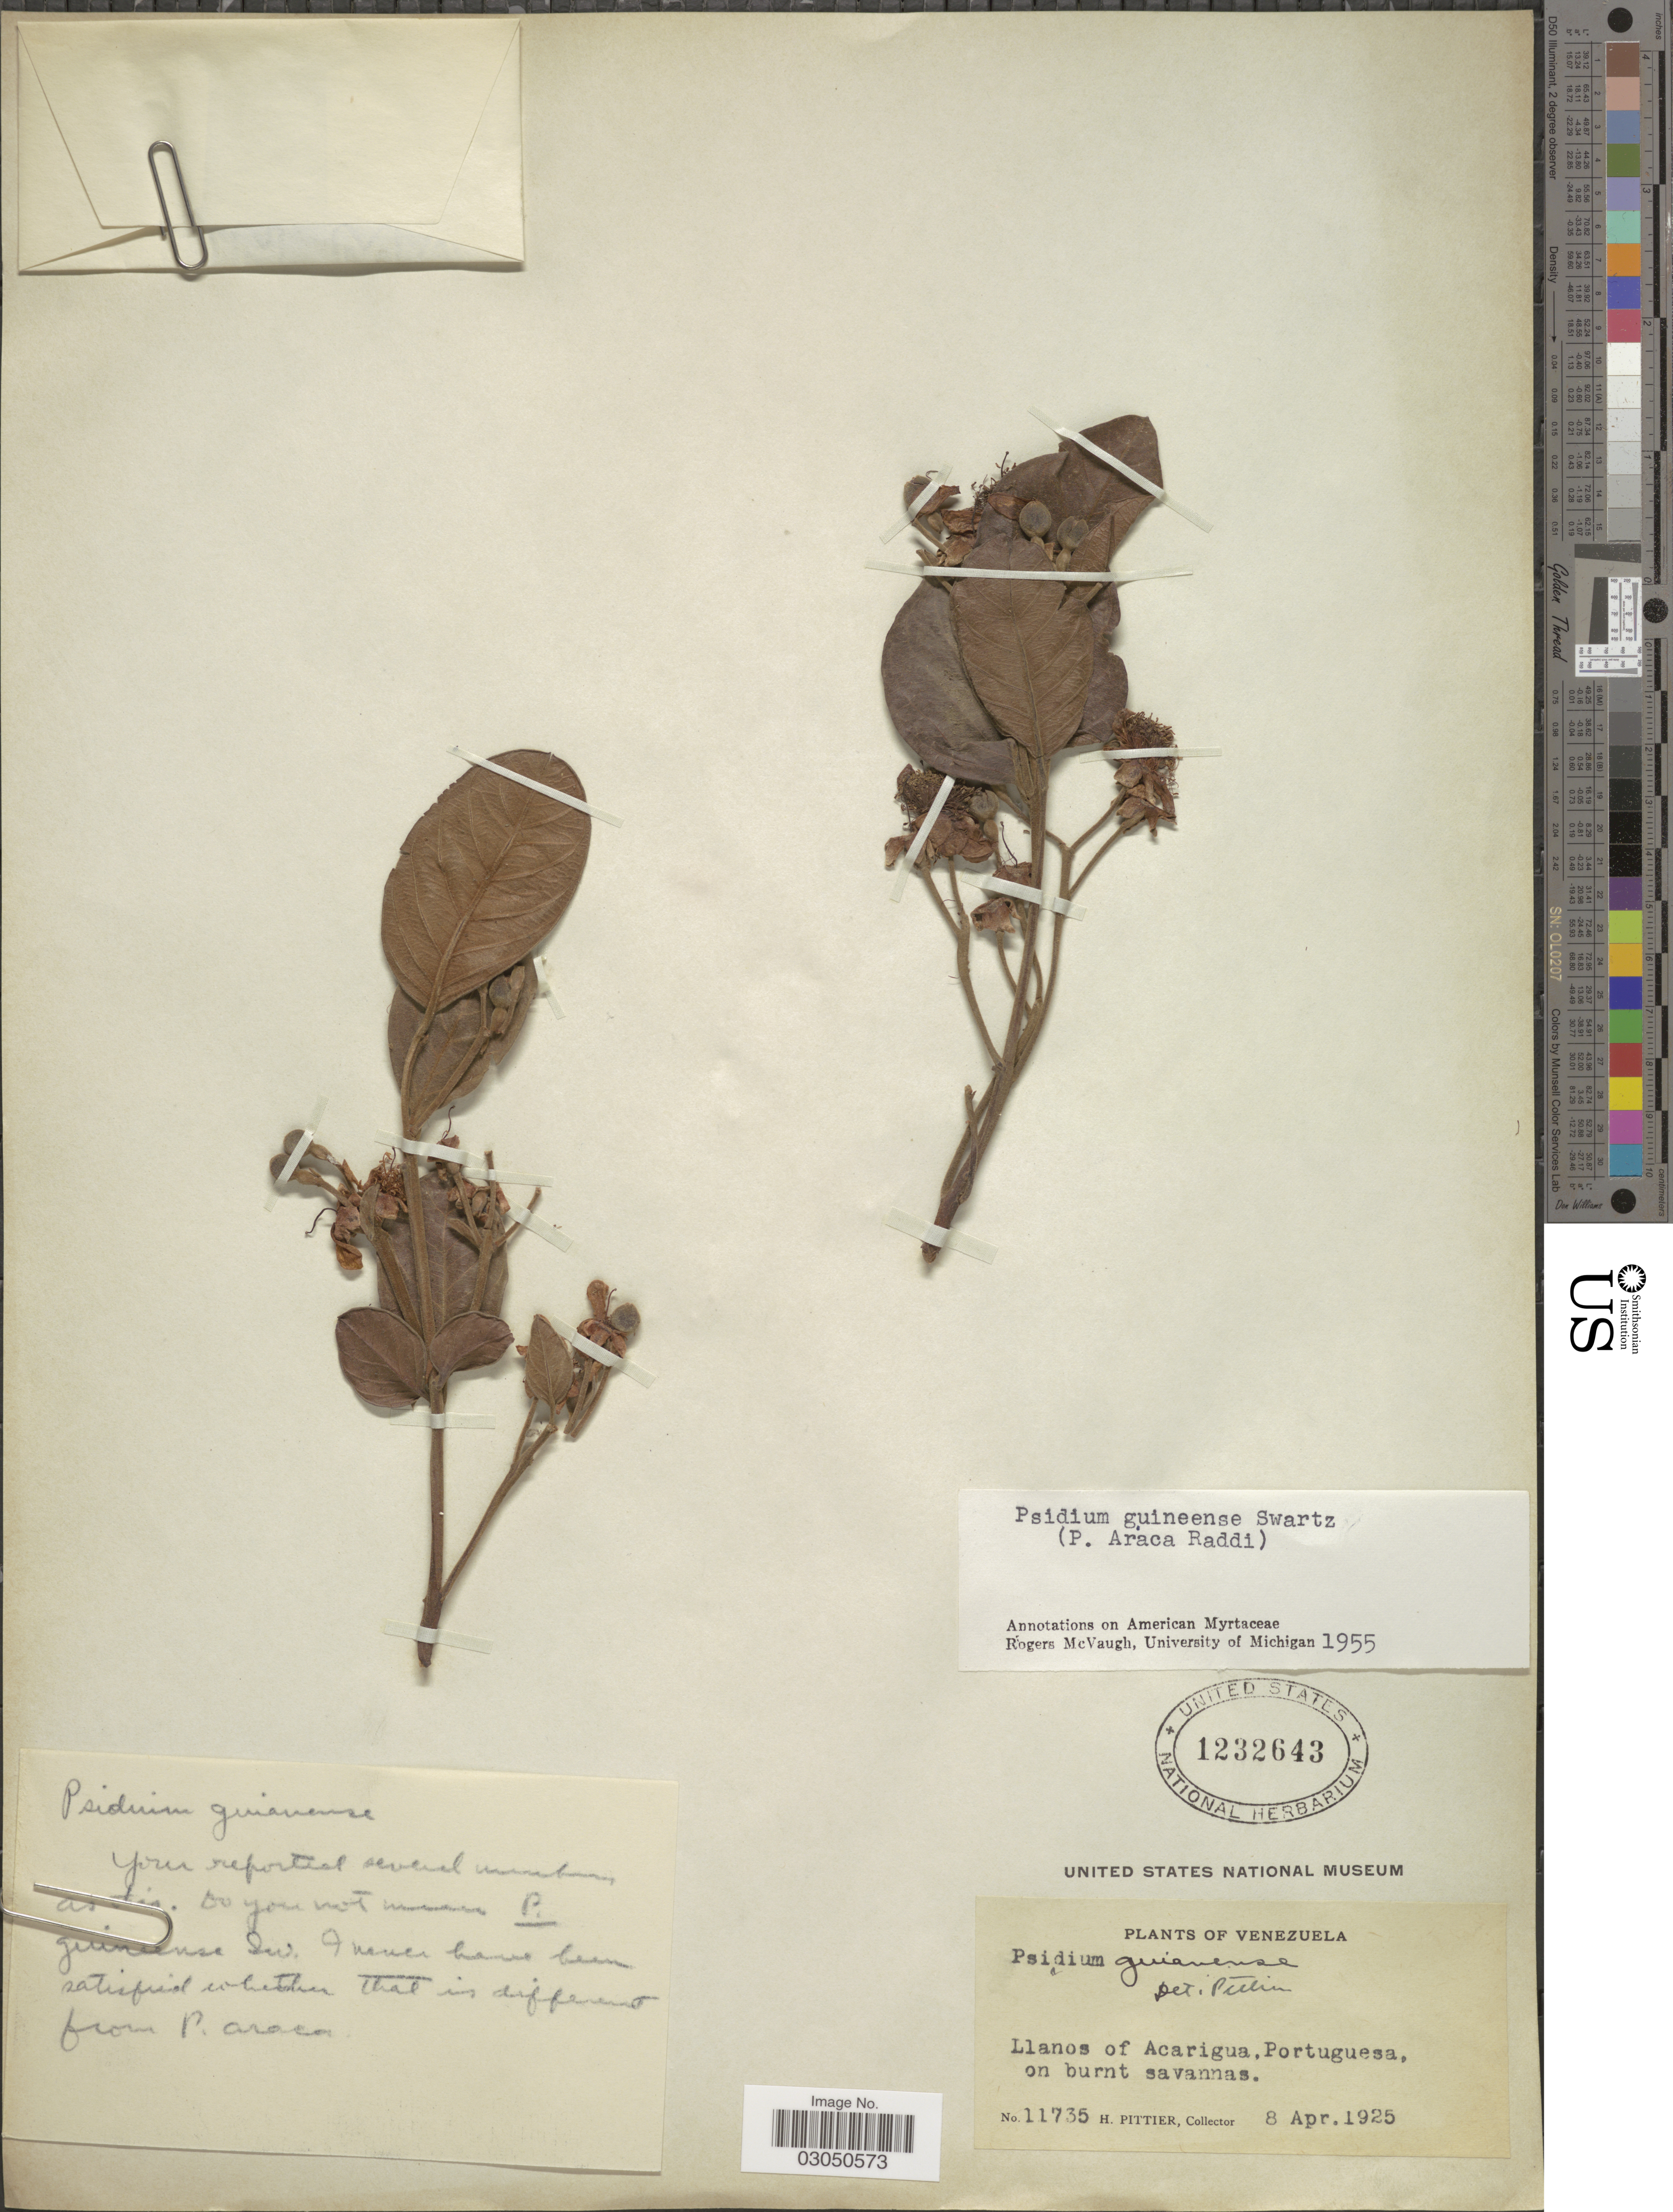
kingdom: Plantae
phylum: Tracheophyta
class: Magnoliopsida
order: Myrtales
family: Myrtaceae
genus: Psidium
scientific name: Psidium guineense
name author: Sw.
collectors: H. F. Pittier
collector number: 11735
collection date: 1925-04-08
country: Venezuela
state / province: Portuguesa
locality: Llanos of Acarigua, Portuguesa.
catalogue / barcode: US 1232643